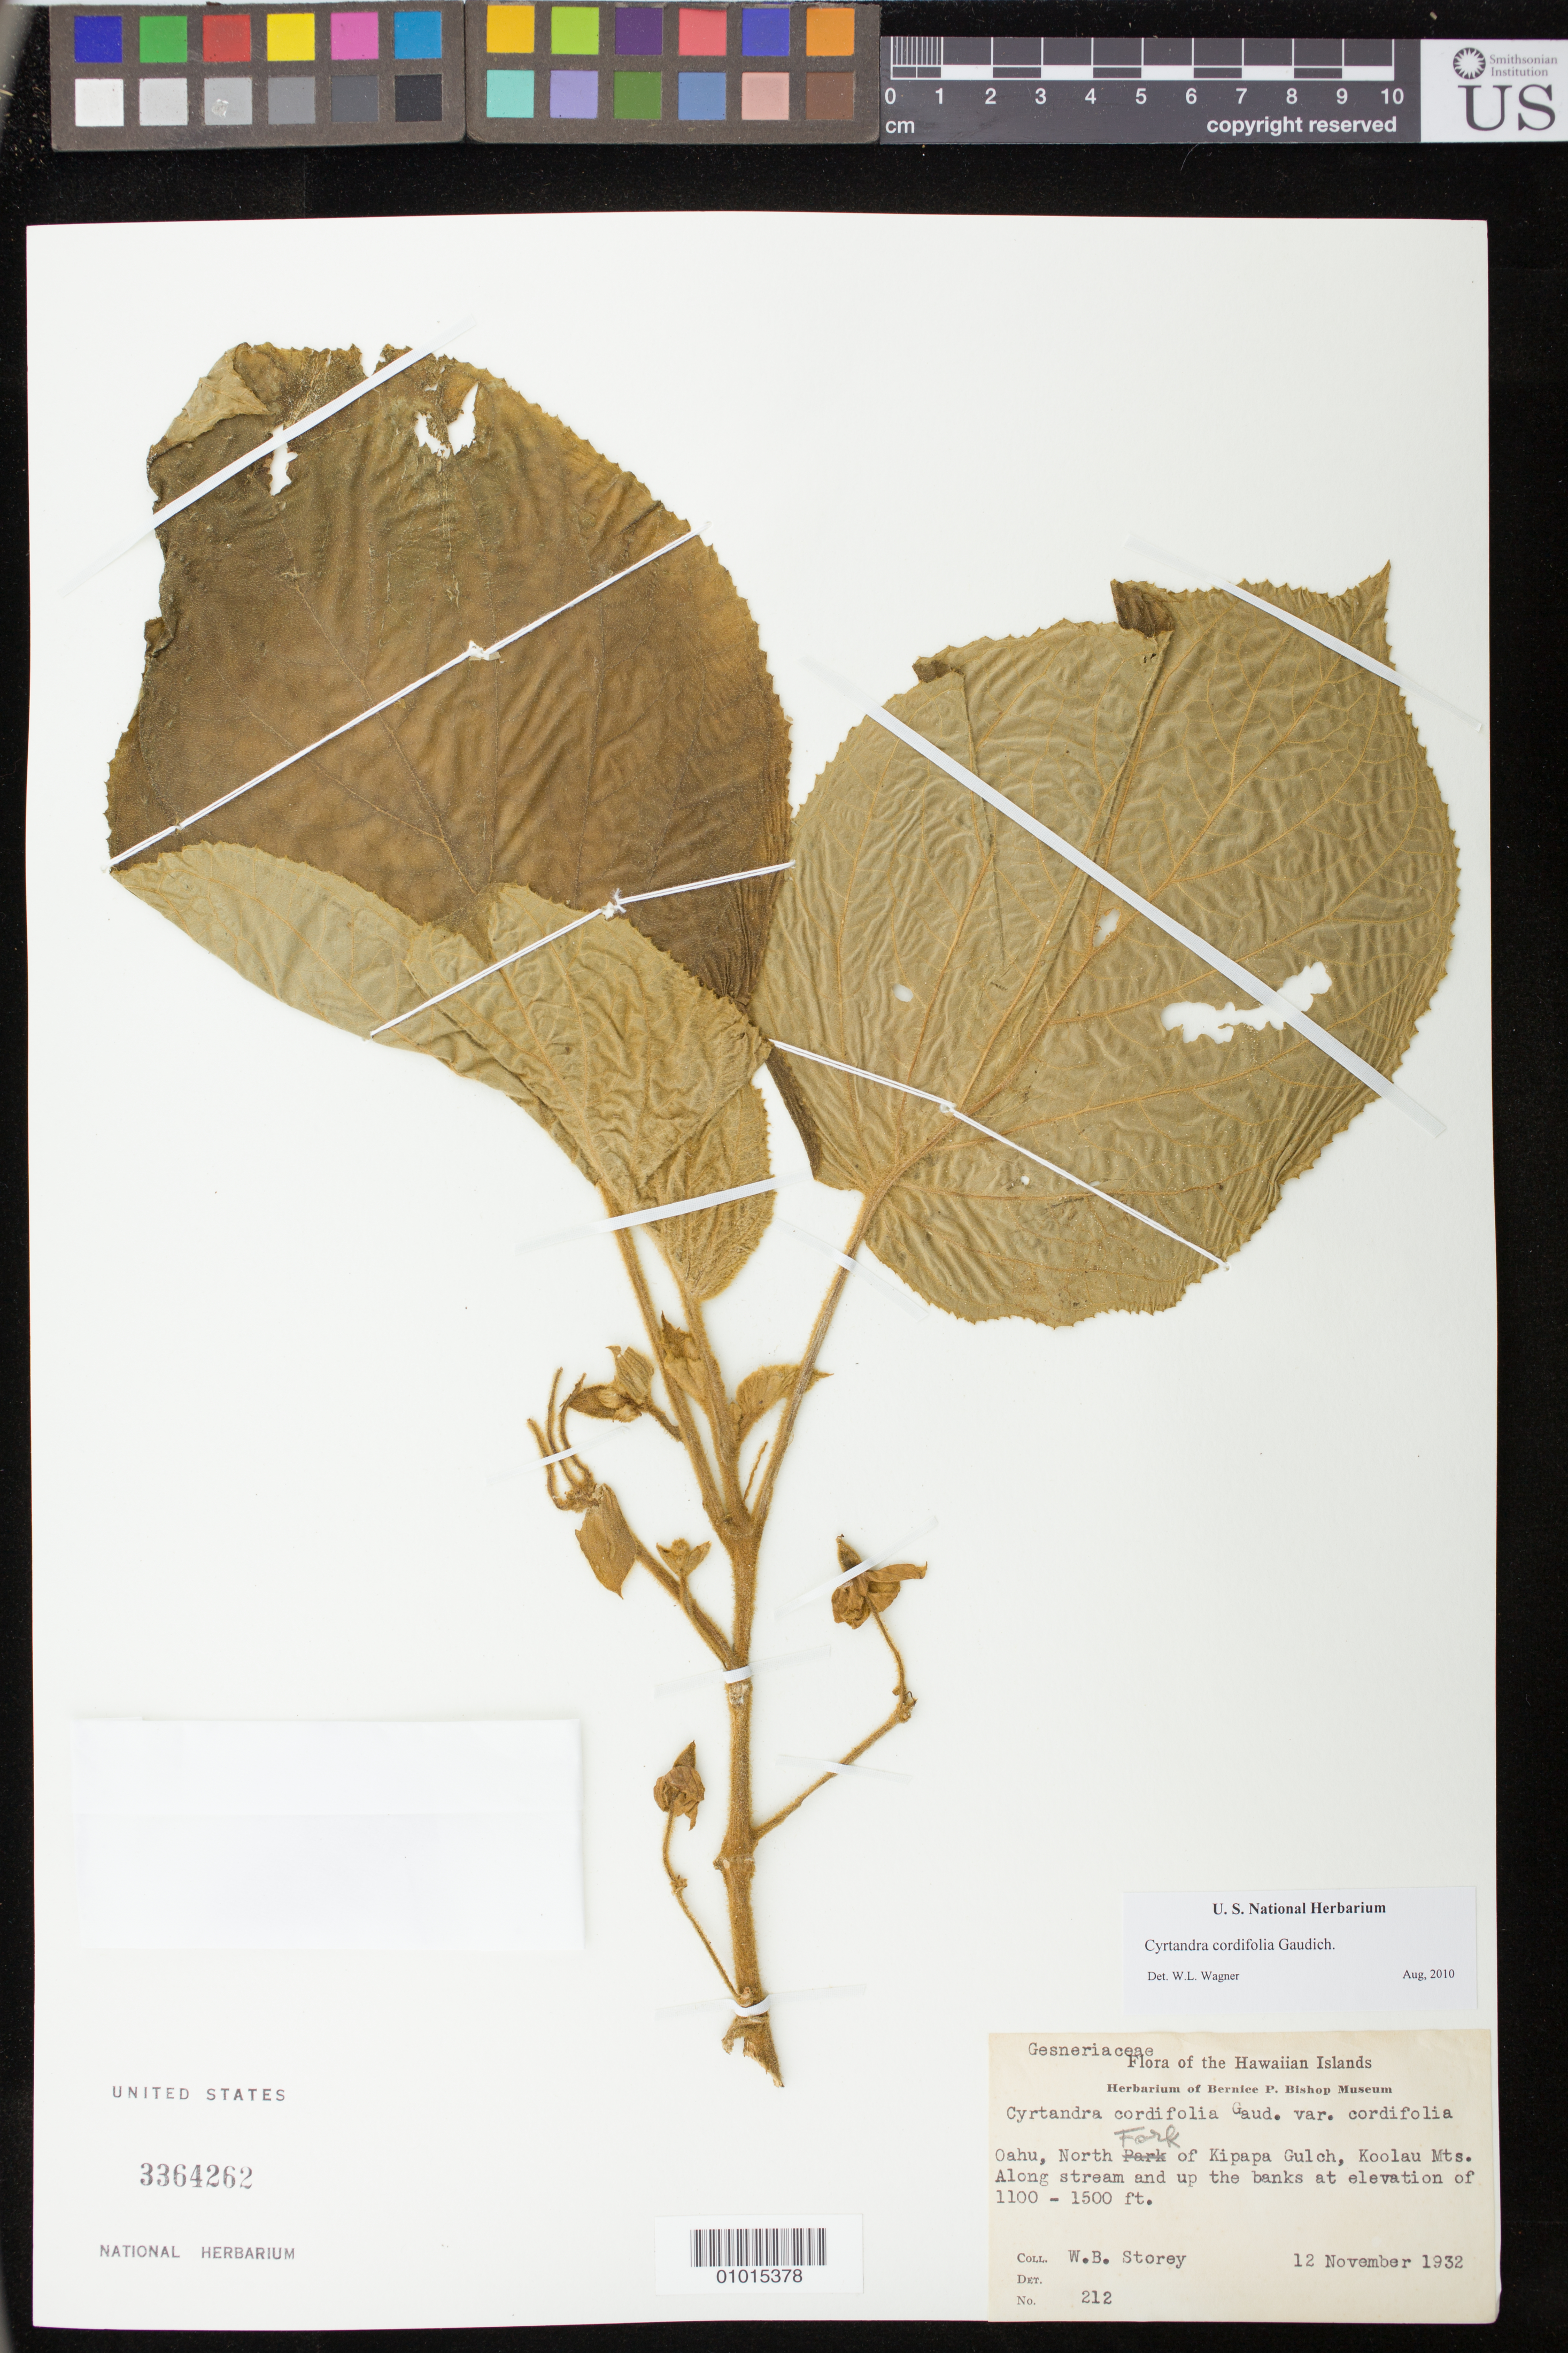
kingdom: Plantae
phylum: Tracheophyta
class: Magnoliopsida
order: Lamiales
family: Gesneriaceae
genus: Cyrtandra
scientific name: Cyrtandra cordifolia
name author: Gaudich.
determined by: Wagner, W. L., (BOT), Smithsonian Institution - National Museum of Natural History (UNITED STATES)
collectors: W. Storey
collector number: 212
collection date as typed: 12 Nov 1932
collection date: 1932-11-12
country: United States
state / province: Hawaii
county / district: Honolulu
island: Oahu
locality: North Fork of Kipapa Gulch, Koolau Mts. along stream and up the banks.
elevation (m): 335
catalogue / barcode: US 3364262